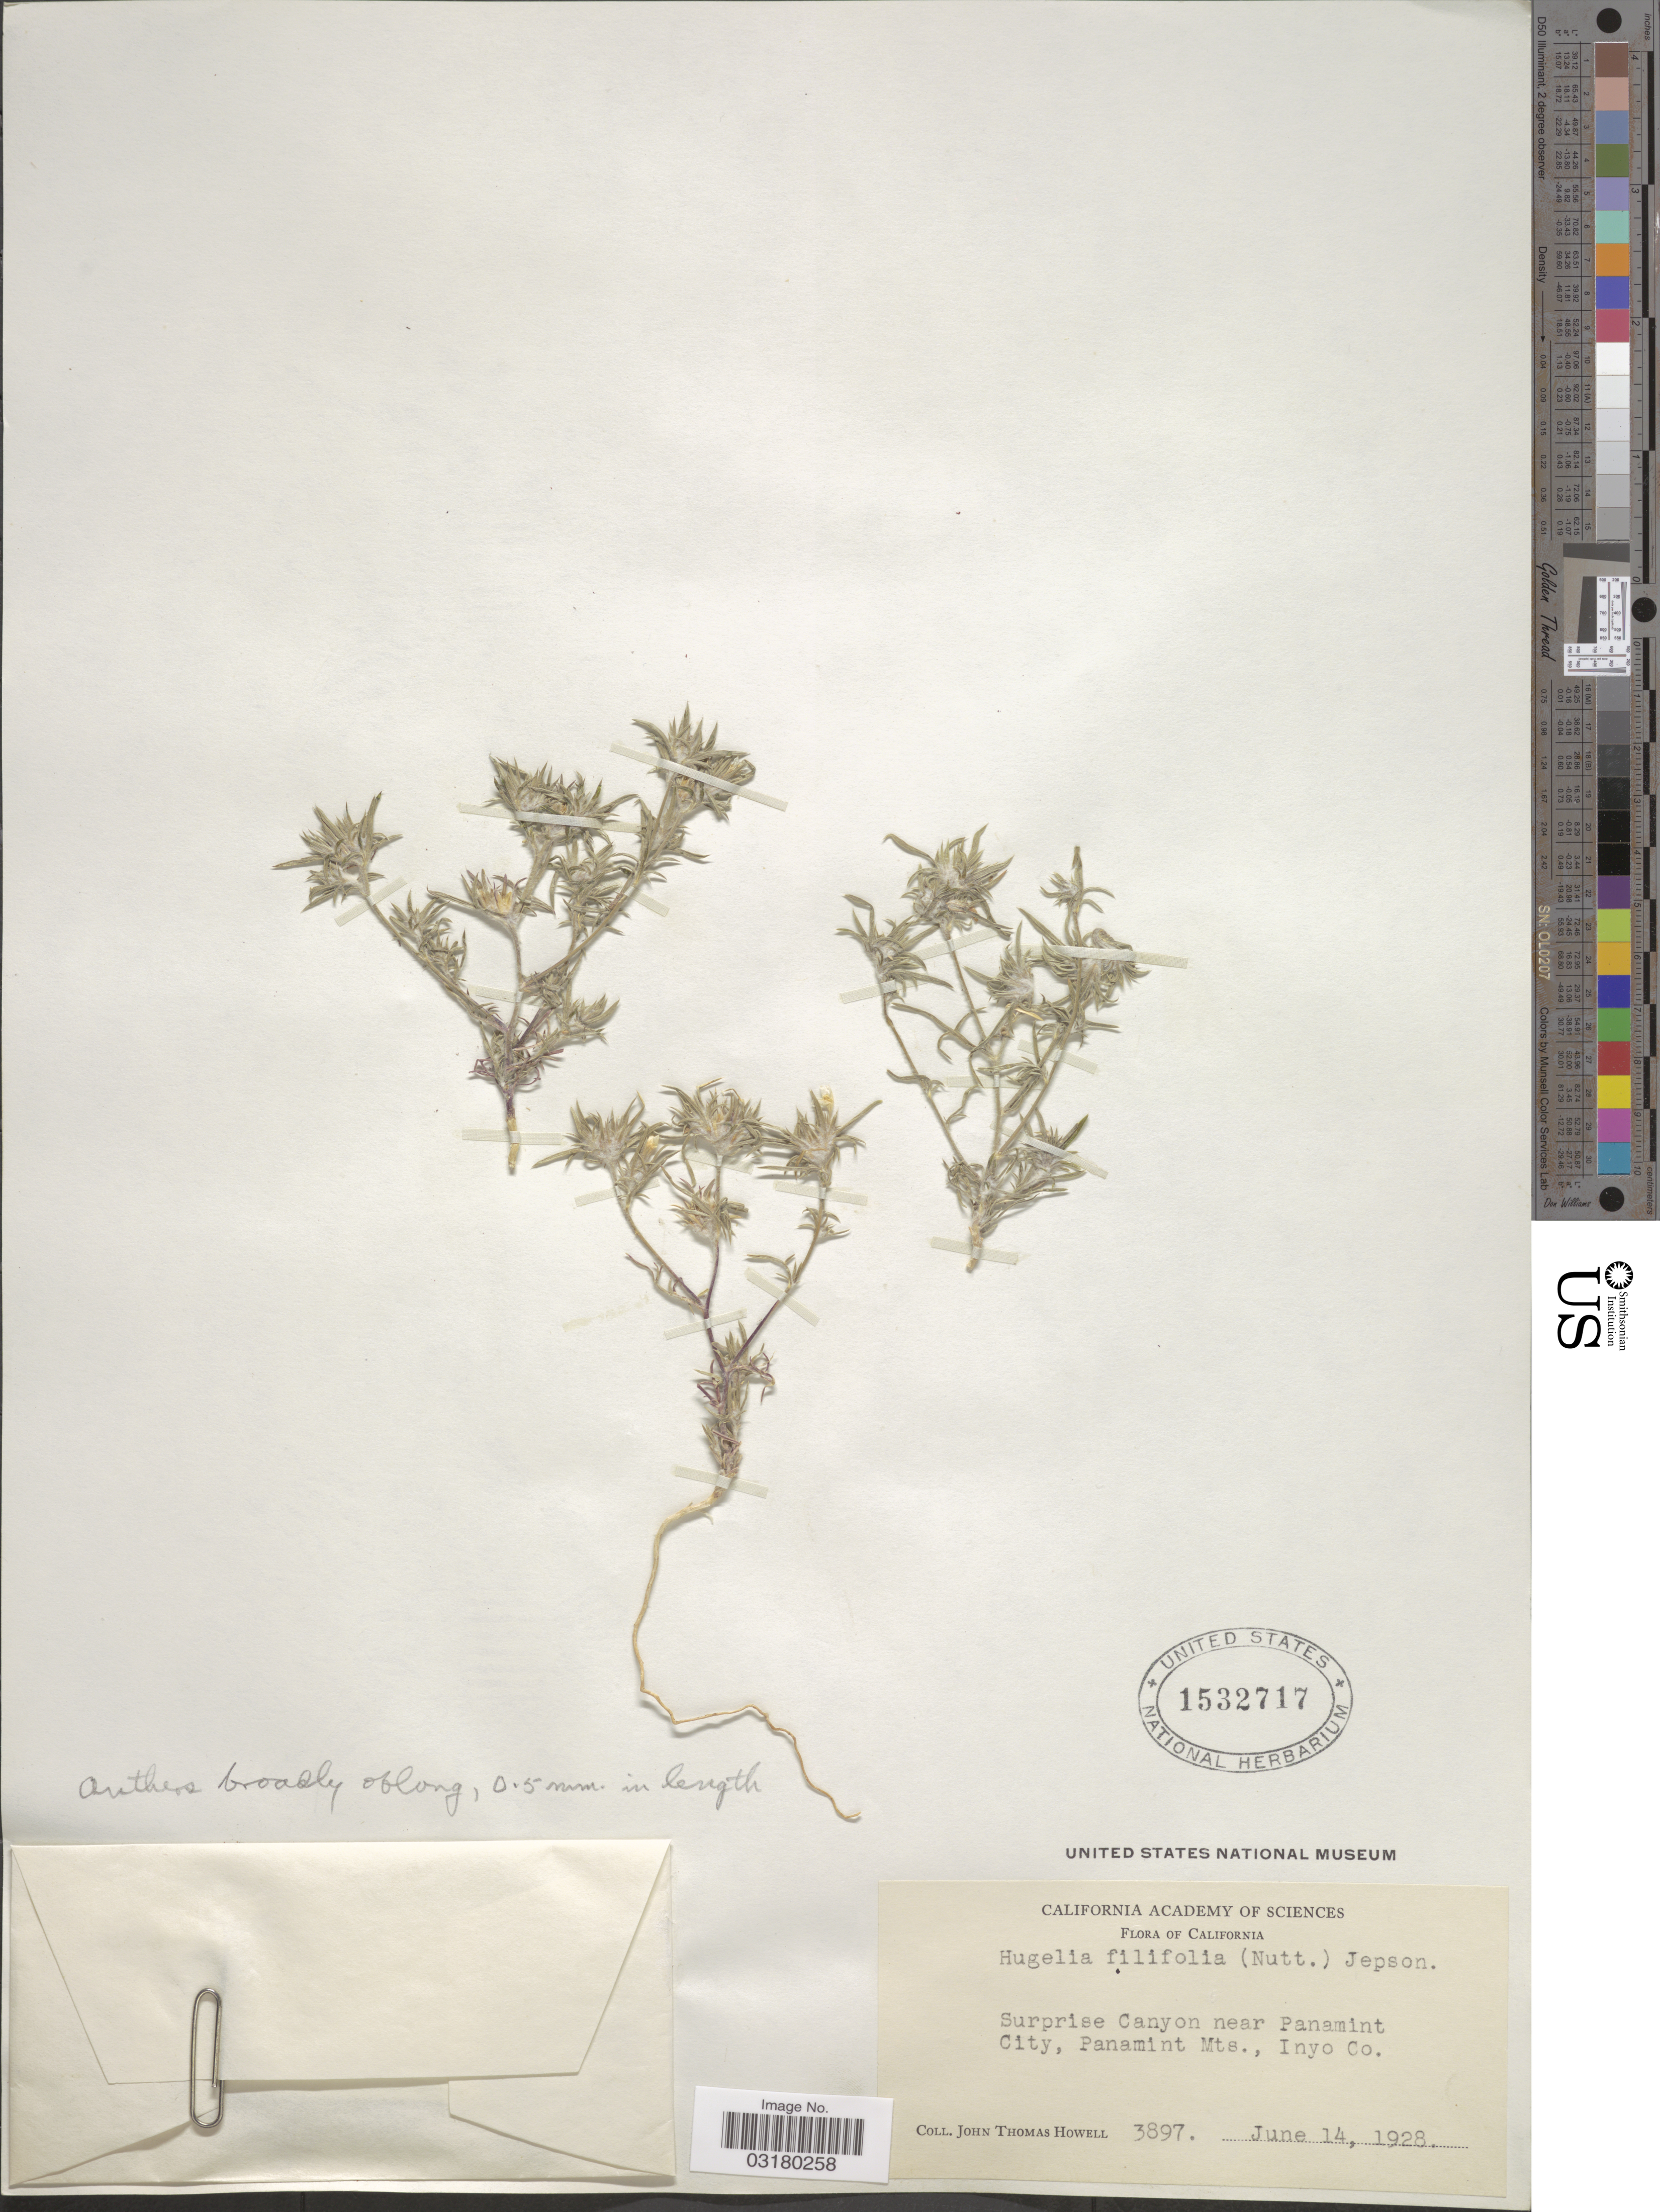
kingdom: Plantae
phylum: Tracheophyta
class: Magnoliopsida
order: Ericales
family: Polemoniaceae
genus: Eriastrum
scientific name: Eriastrum filifolium (Nutt.) Wooton & Standl.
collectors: J. T. Howell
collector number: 3897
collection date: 1928-06-14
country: United States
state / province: California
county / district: Inyo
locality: Surprise Canyon near Panamint City, Panamint Mts., Inyo Co.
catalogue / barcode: US 1532717